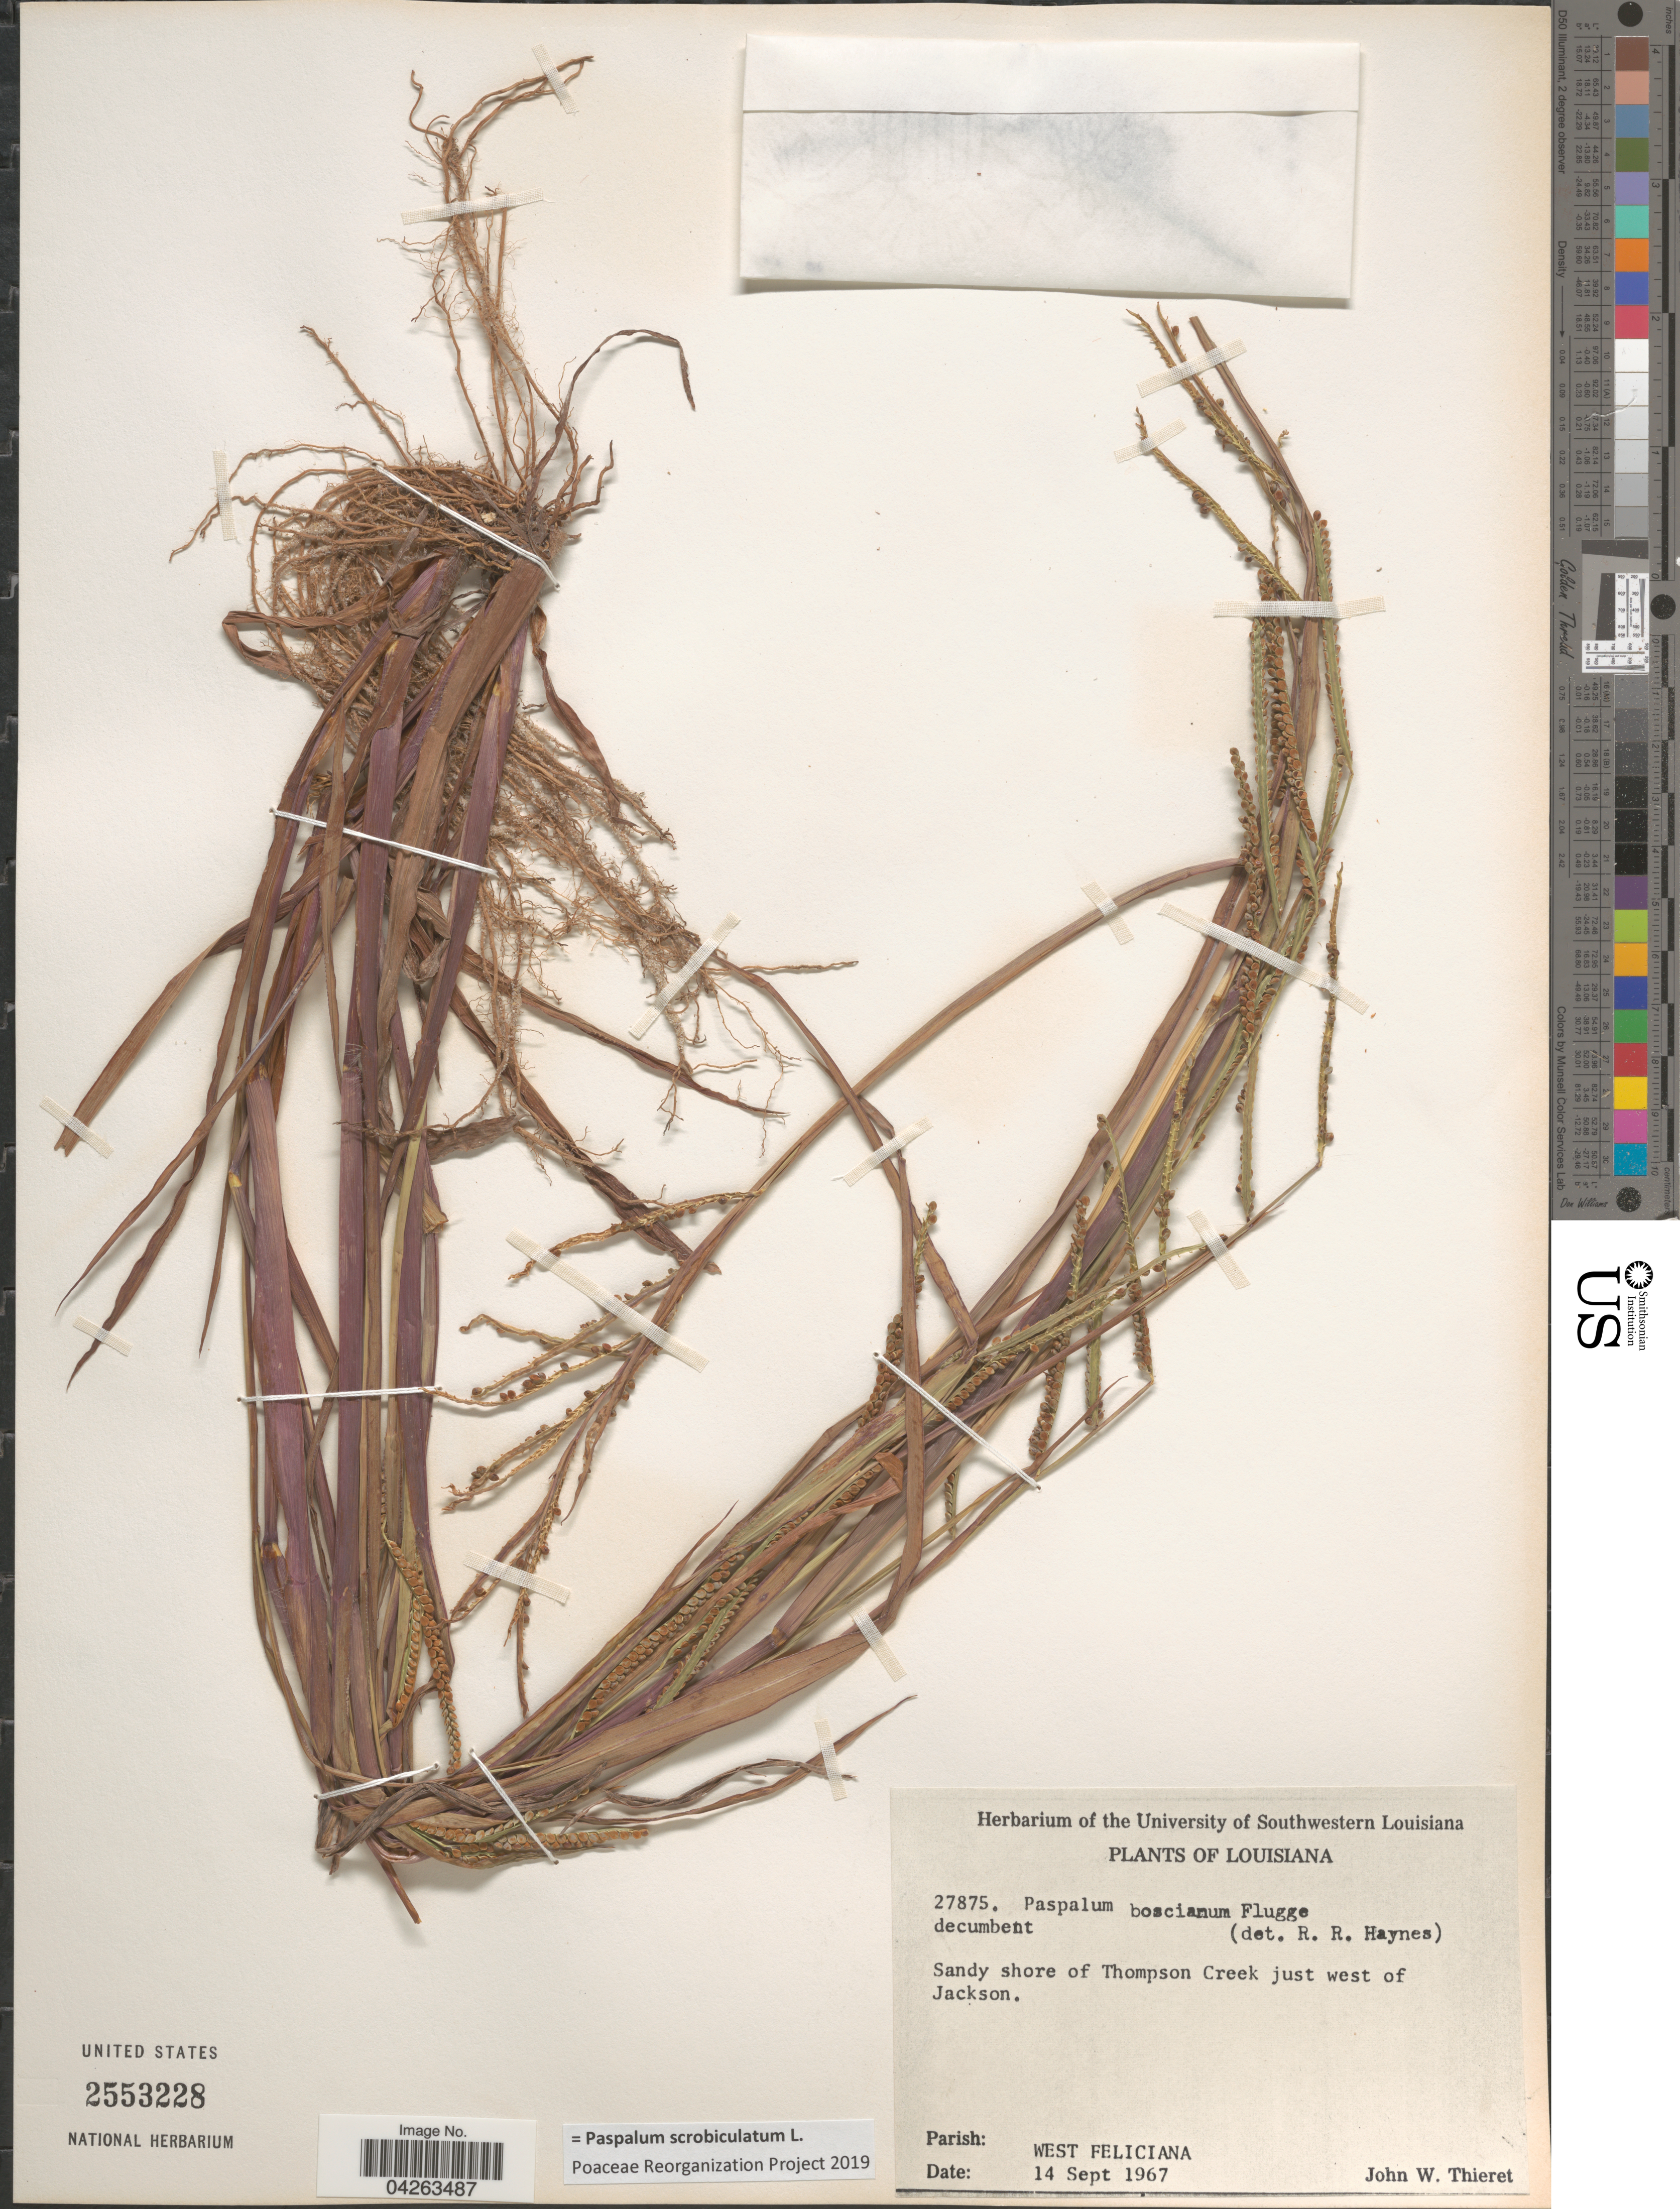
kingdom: Plantae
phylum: Tracheophyta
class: Liliopsida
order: Poales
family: Poaceae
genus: Paspalum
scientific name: Paspalum scrobiculatum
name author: L.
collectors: J. W. Thieret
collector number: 27875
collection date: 1967-09-14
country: United States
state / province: Louisiana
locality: Sandy shore of Thompson Creek just west of Jackson. Parish: West Feliciana.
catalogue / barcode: US 2553228